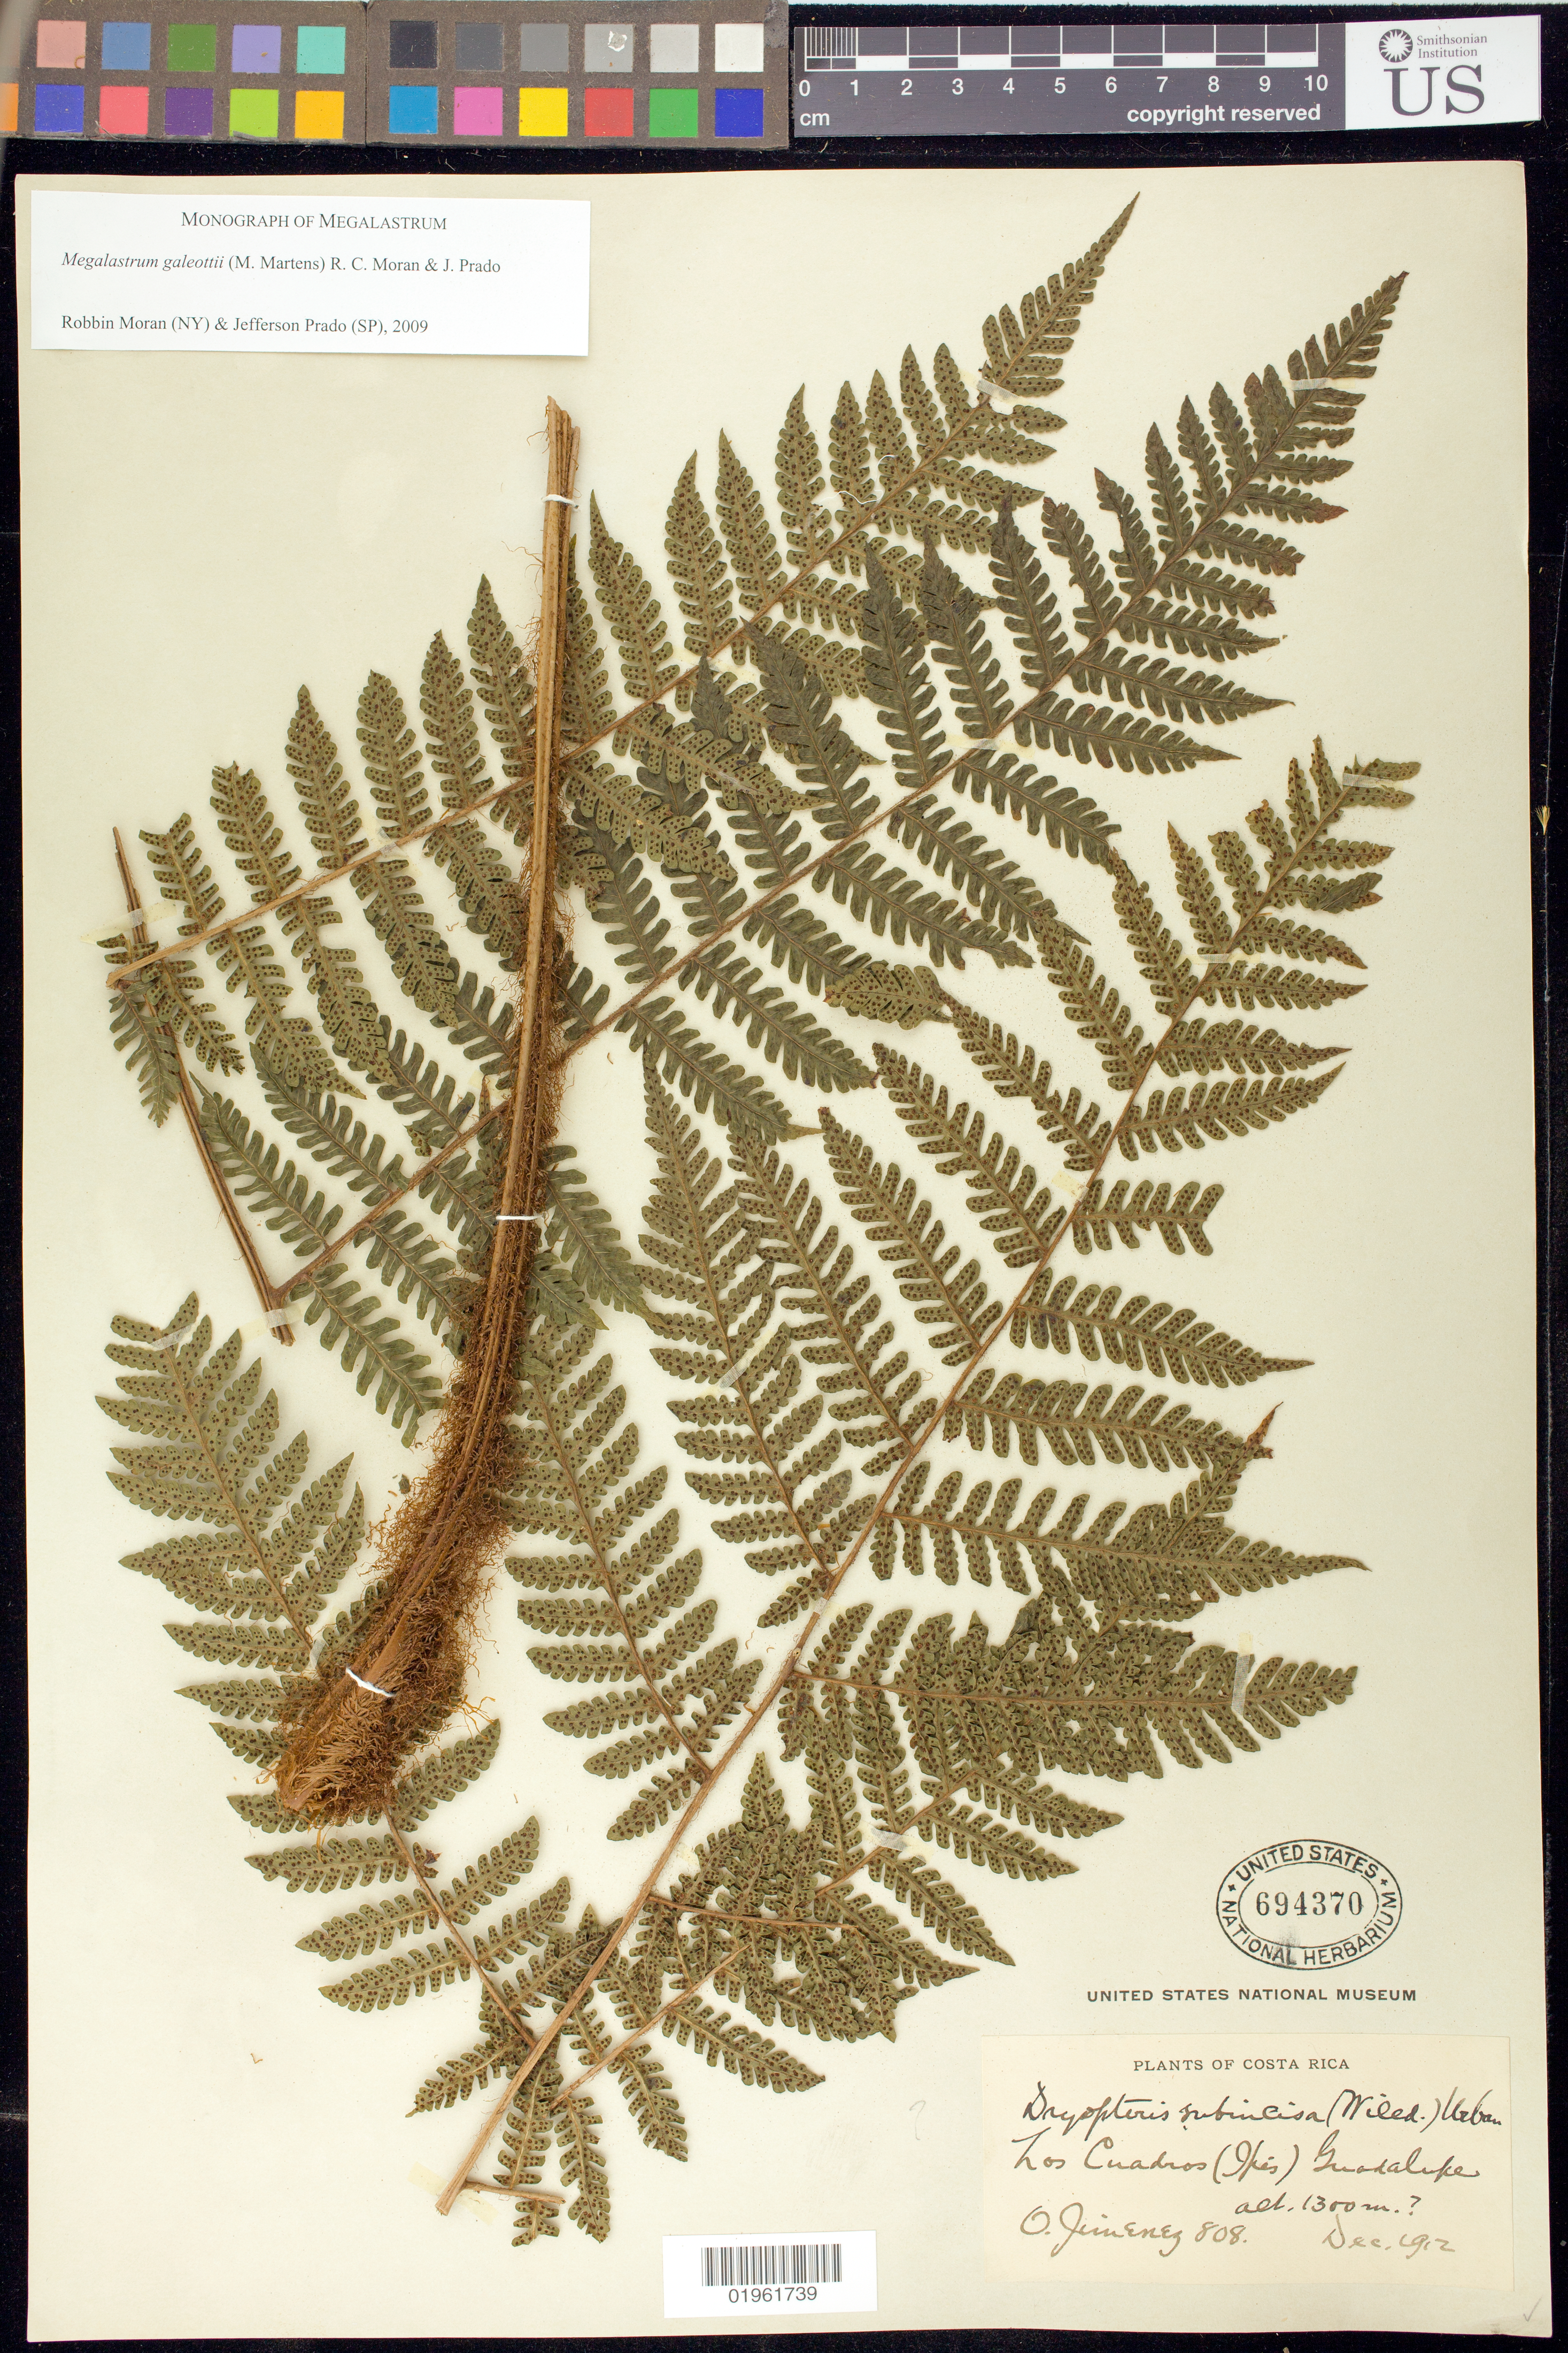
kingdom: Plantae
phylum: Tracheophyta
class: Polypodiopsida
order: Polypodiales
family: Dryopteridaceae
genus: Megalastrum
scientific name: Megalastrum galeottii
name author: (M. Martens) R.C. Moran & J. Prado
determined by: Moran, R. C.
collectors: O. Jimenez L.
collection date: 1912-12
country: Costa Rica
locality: Las Cuadras, Guadalupe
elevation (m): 1300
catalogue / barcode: US 694370